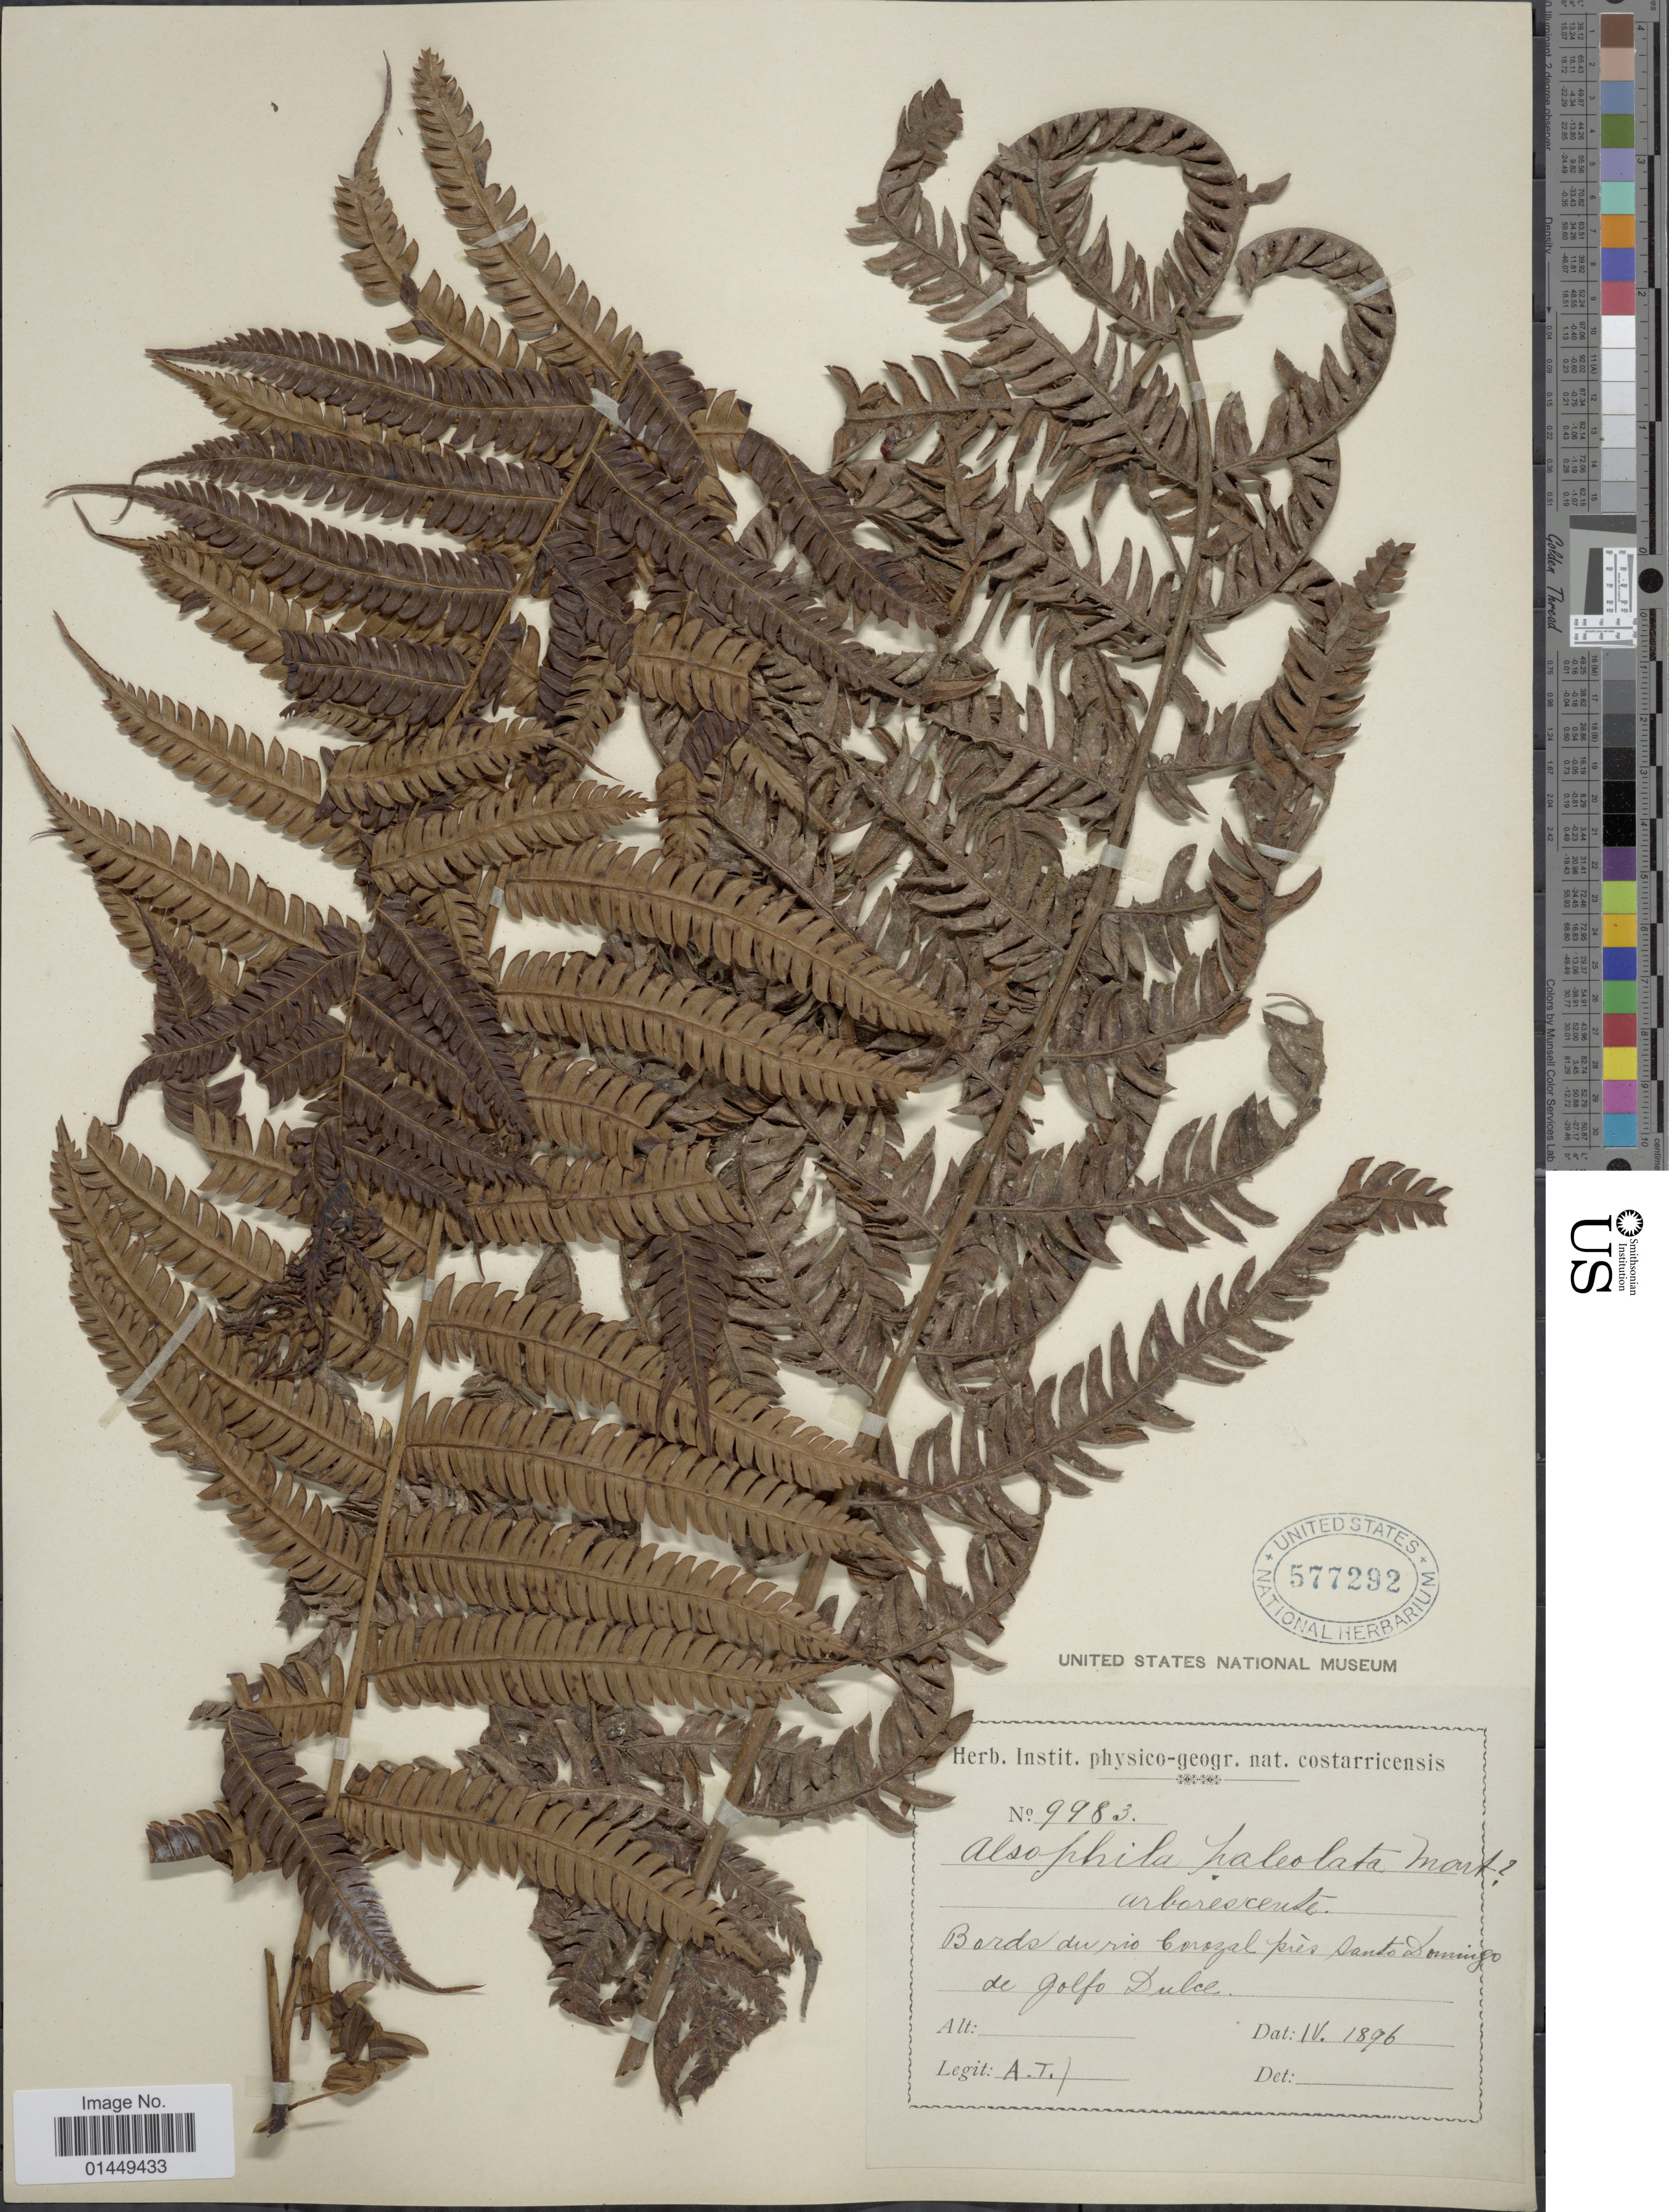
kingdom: Plantae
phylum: Tracheophyta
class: Polypodiopsida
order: Cyatheales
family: Cyatheaceae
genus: Cyathea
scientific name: Cyathea poeppigii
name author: (Hook.) Domin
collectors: A. Tonduz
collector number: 9983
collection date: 1896-04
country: Costa Rica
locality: Bords du rio Corozal près Santo Domingo de Golfo Dulce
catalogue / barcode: US 577292